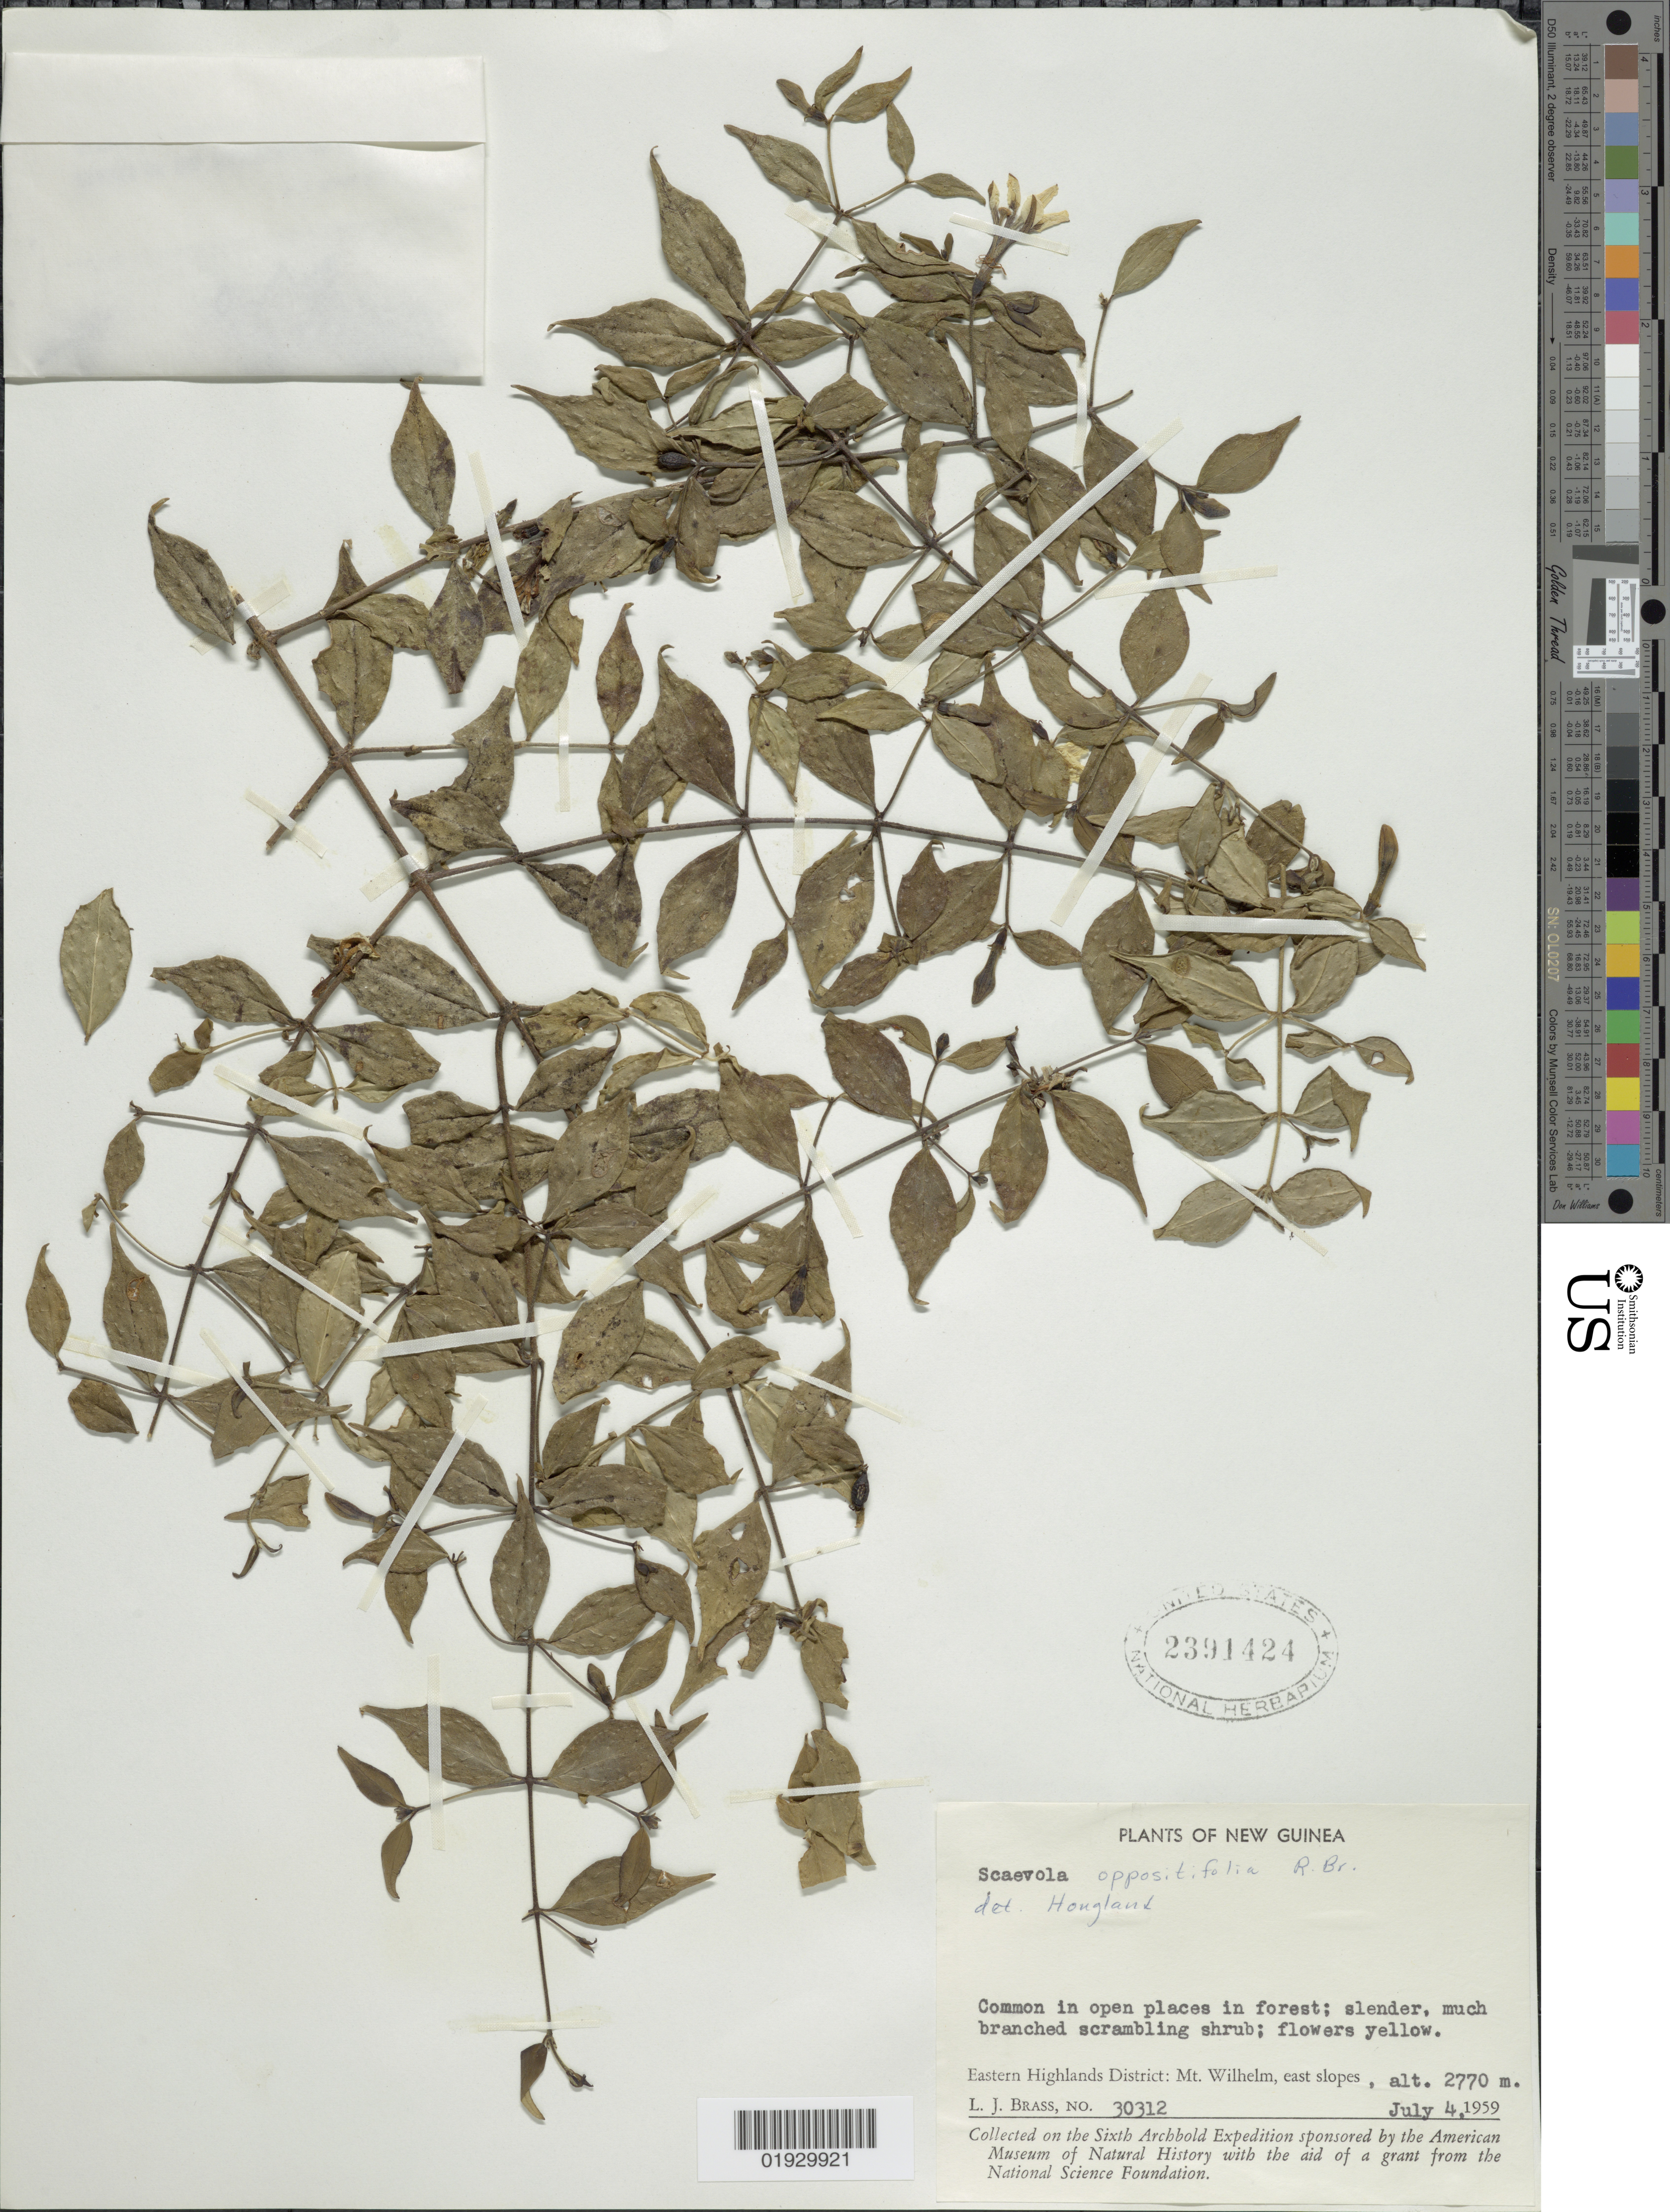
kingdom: Plantae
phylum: Tracheophyta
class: Magnoliopsida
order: Asterales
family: Goodeniaceae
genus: Scaevola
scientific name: Scaevola oppositifolia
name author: Roxb.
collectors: L. J. Brass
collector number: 30312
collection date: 1959-07-04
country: Papua New Guinea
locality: Eastern Highlands District: Mt. Wilhelm, east slopes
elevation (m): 2770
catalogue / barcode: US 2391424